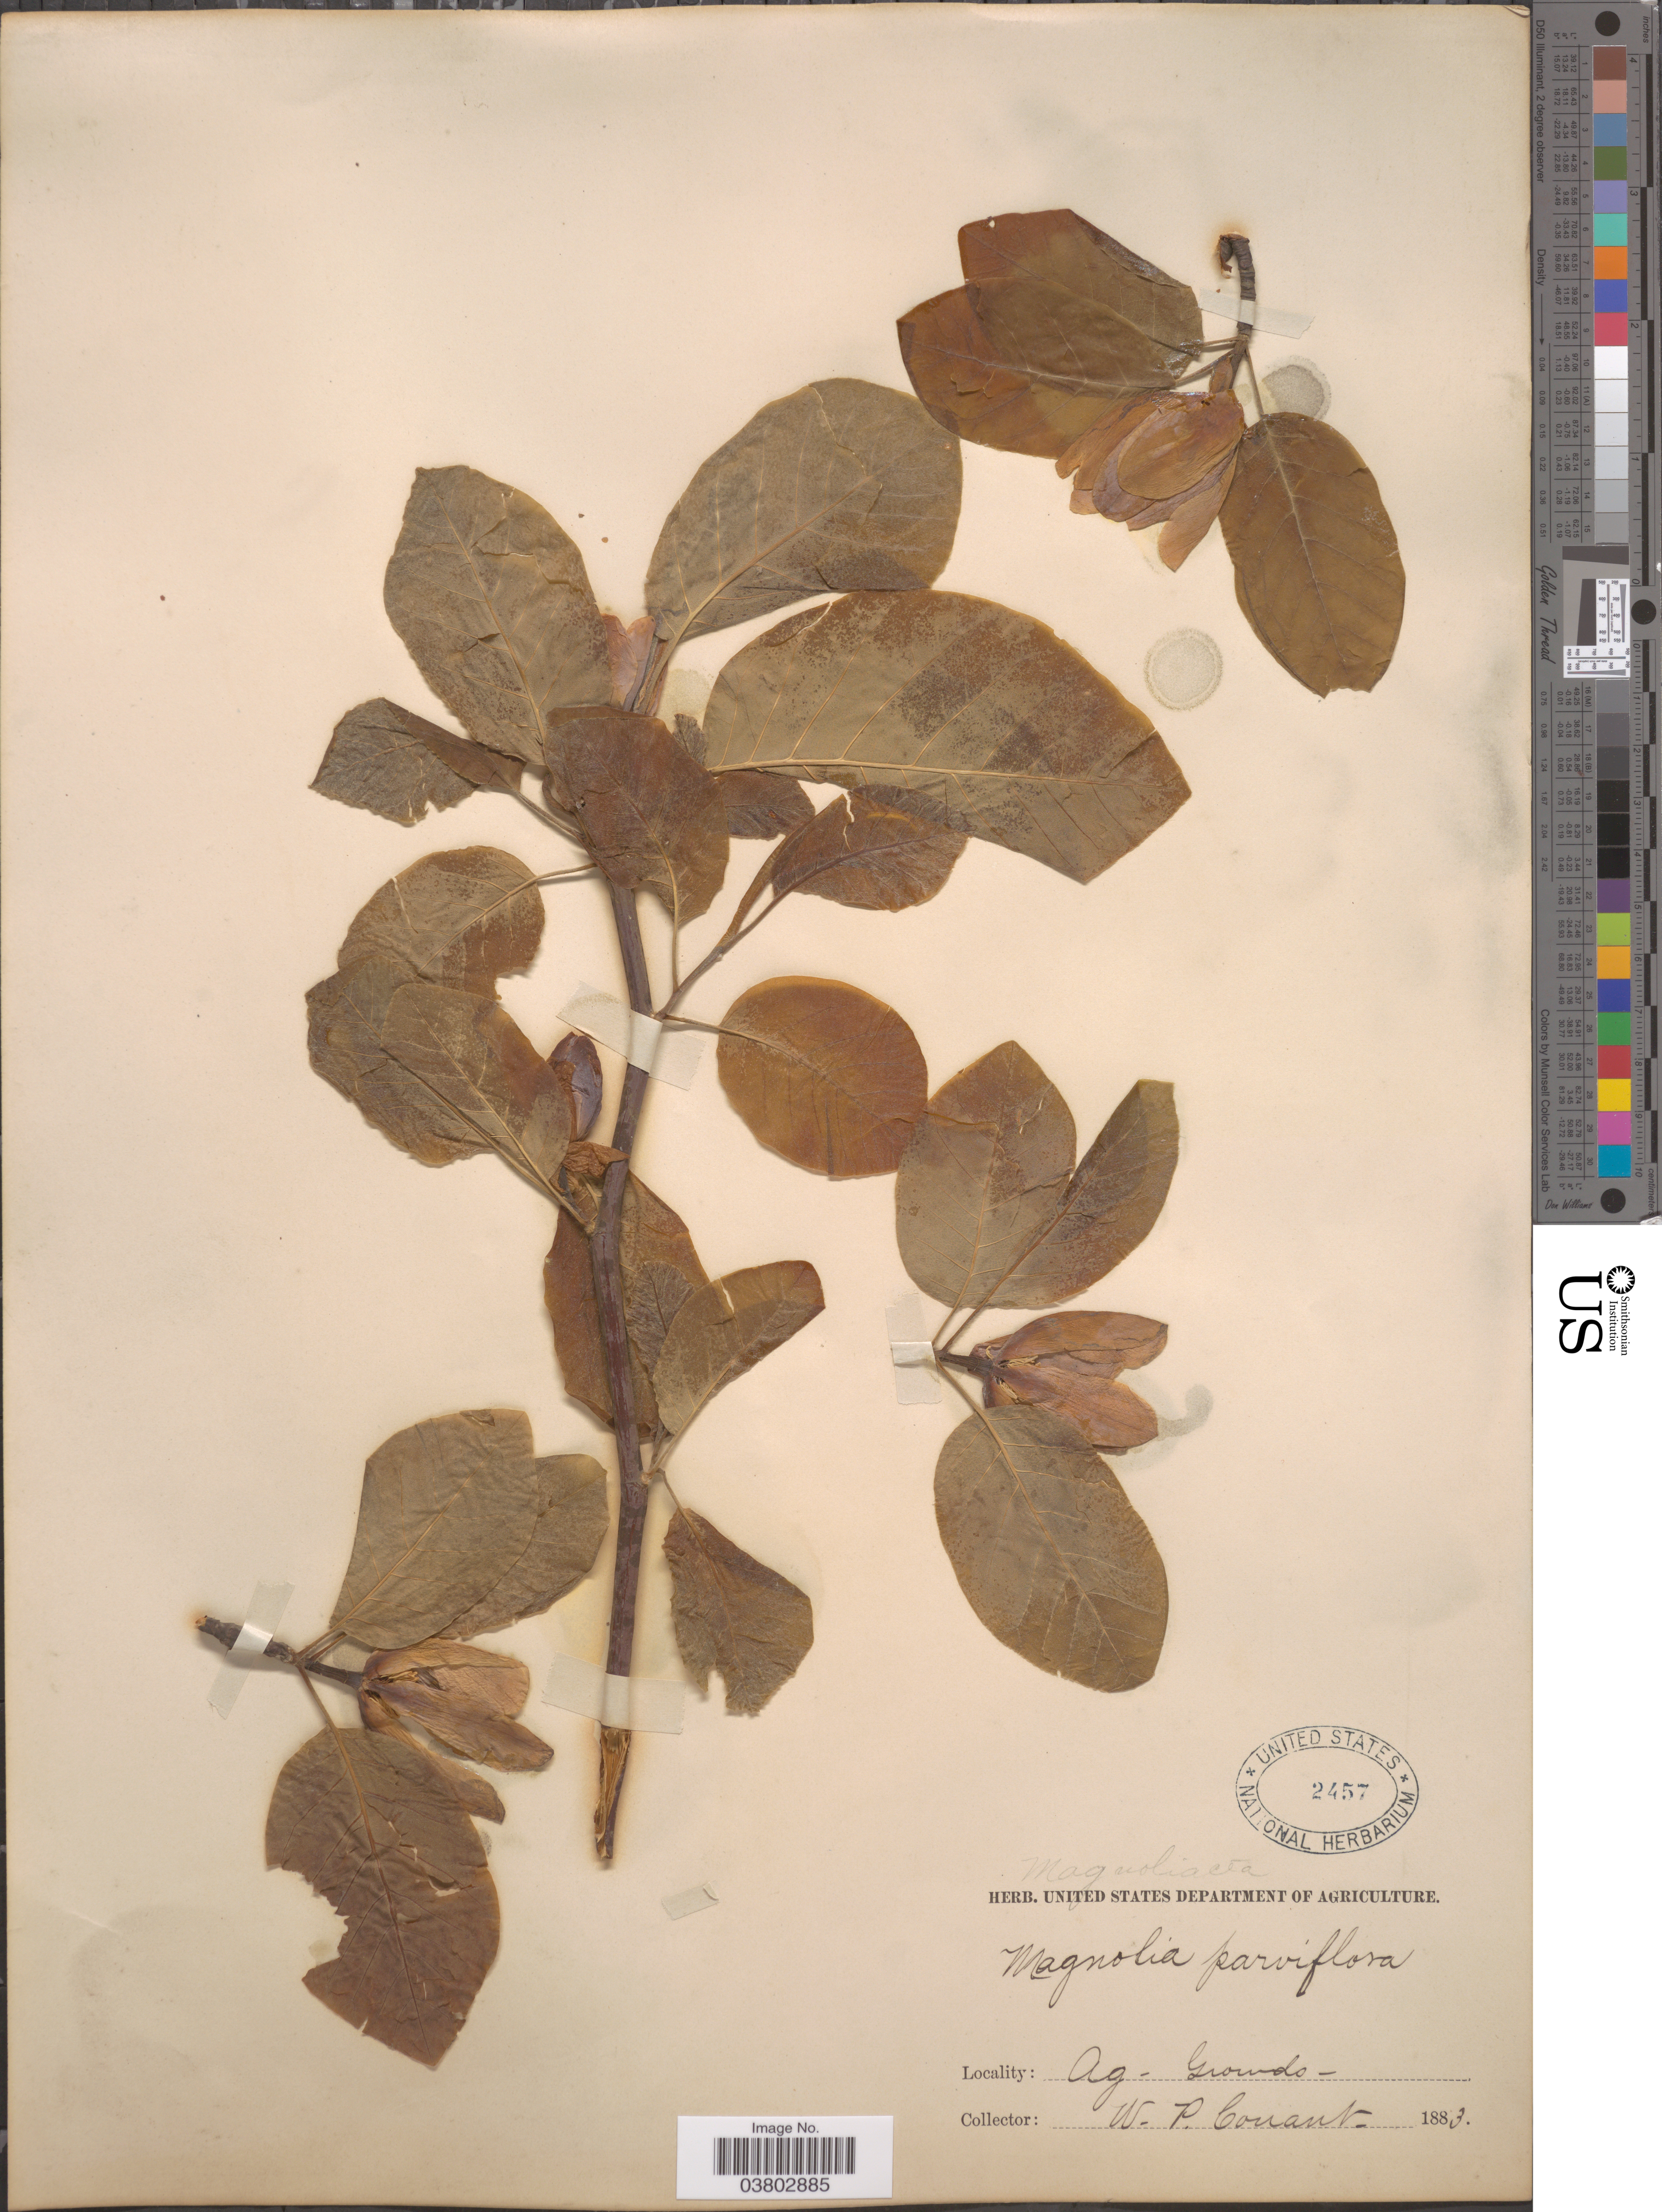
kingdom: Plantae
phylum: Tracheophyta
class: Magnoliopsida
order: Magnoliales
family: Magnoliaceae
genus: Magnolia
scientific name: Magnolia parviflora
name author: Blume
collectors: W. P. Conant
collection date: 1883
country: United States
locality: Ag. Grounds.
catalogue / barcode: US 2457